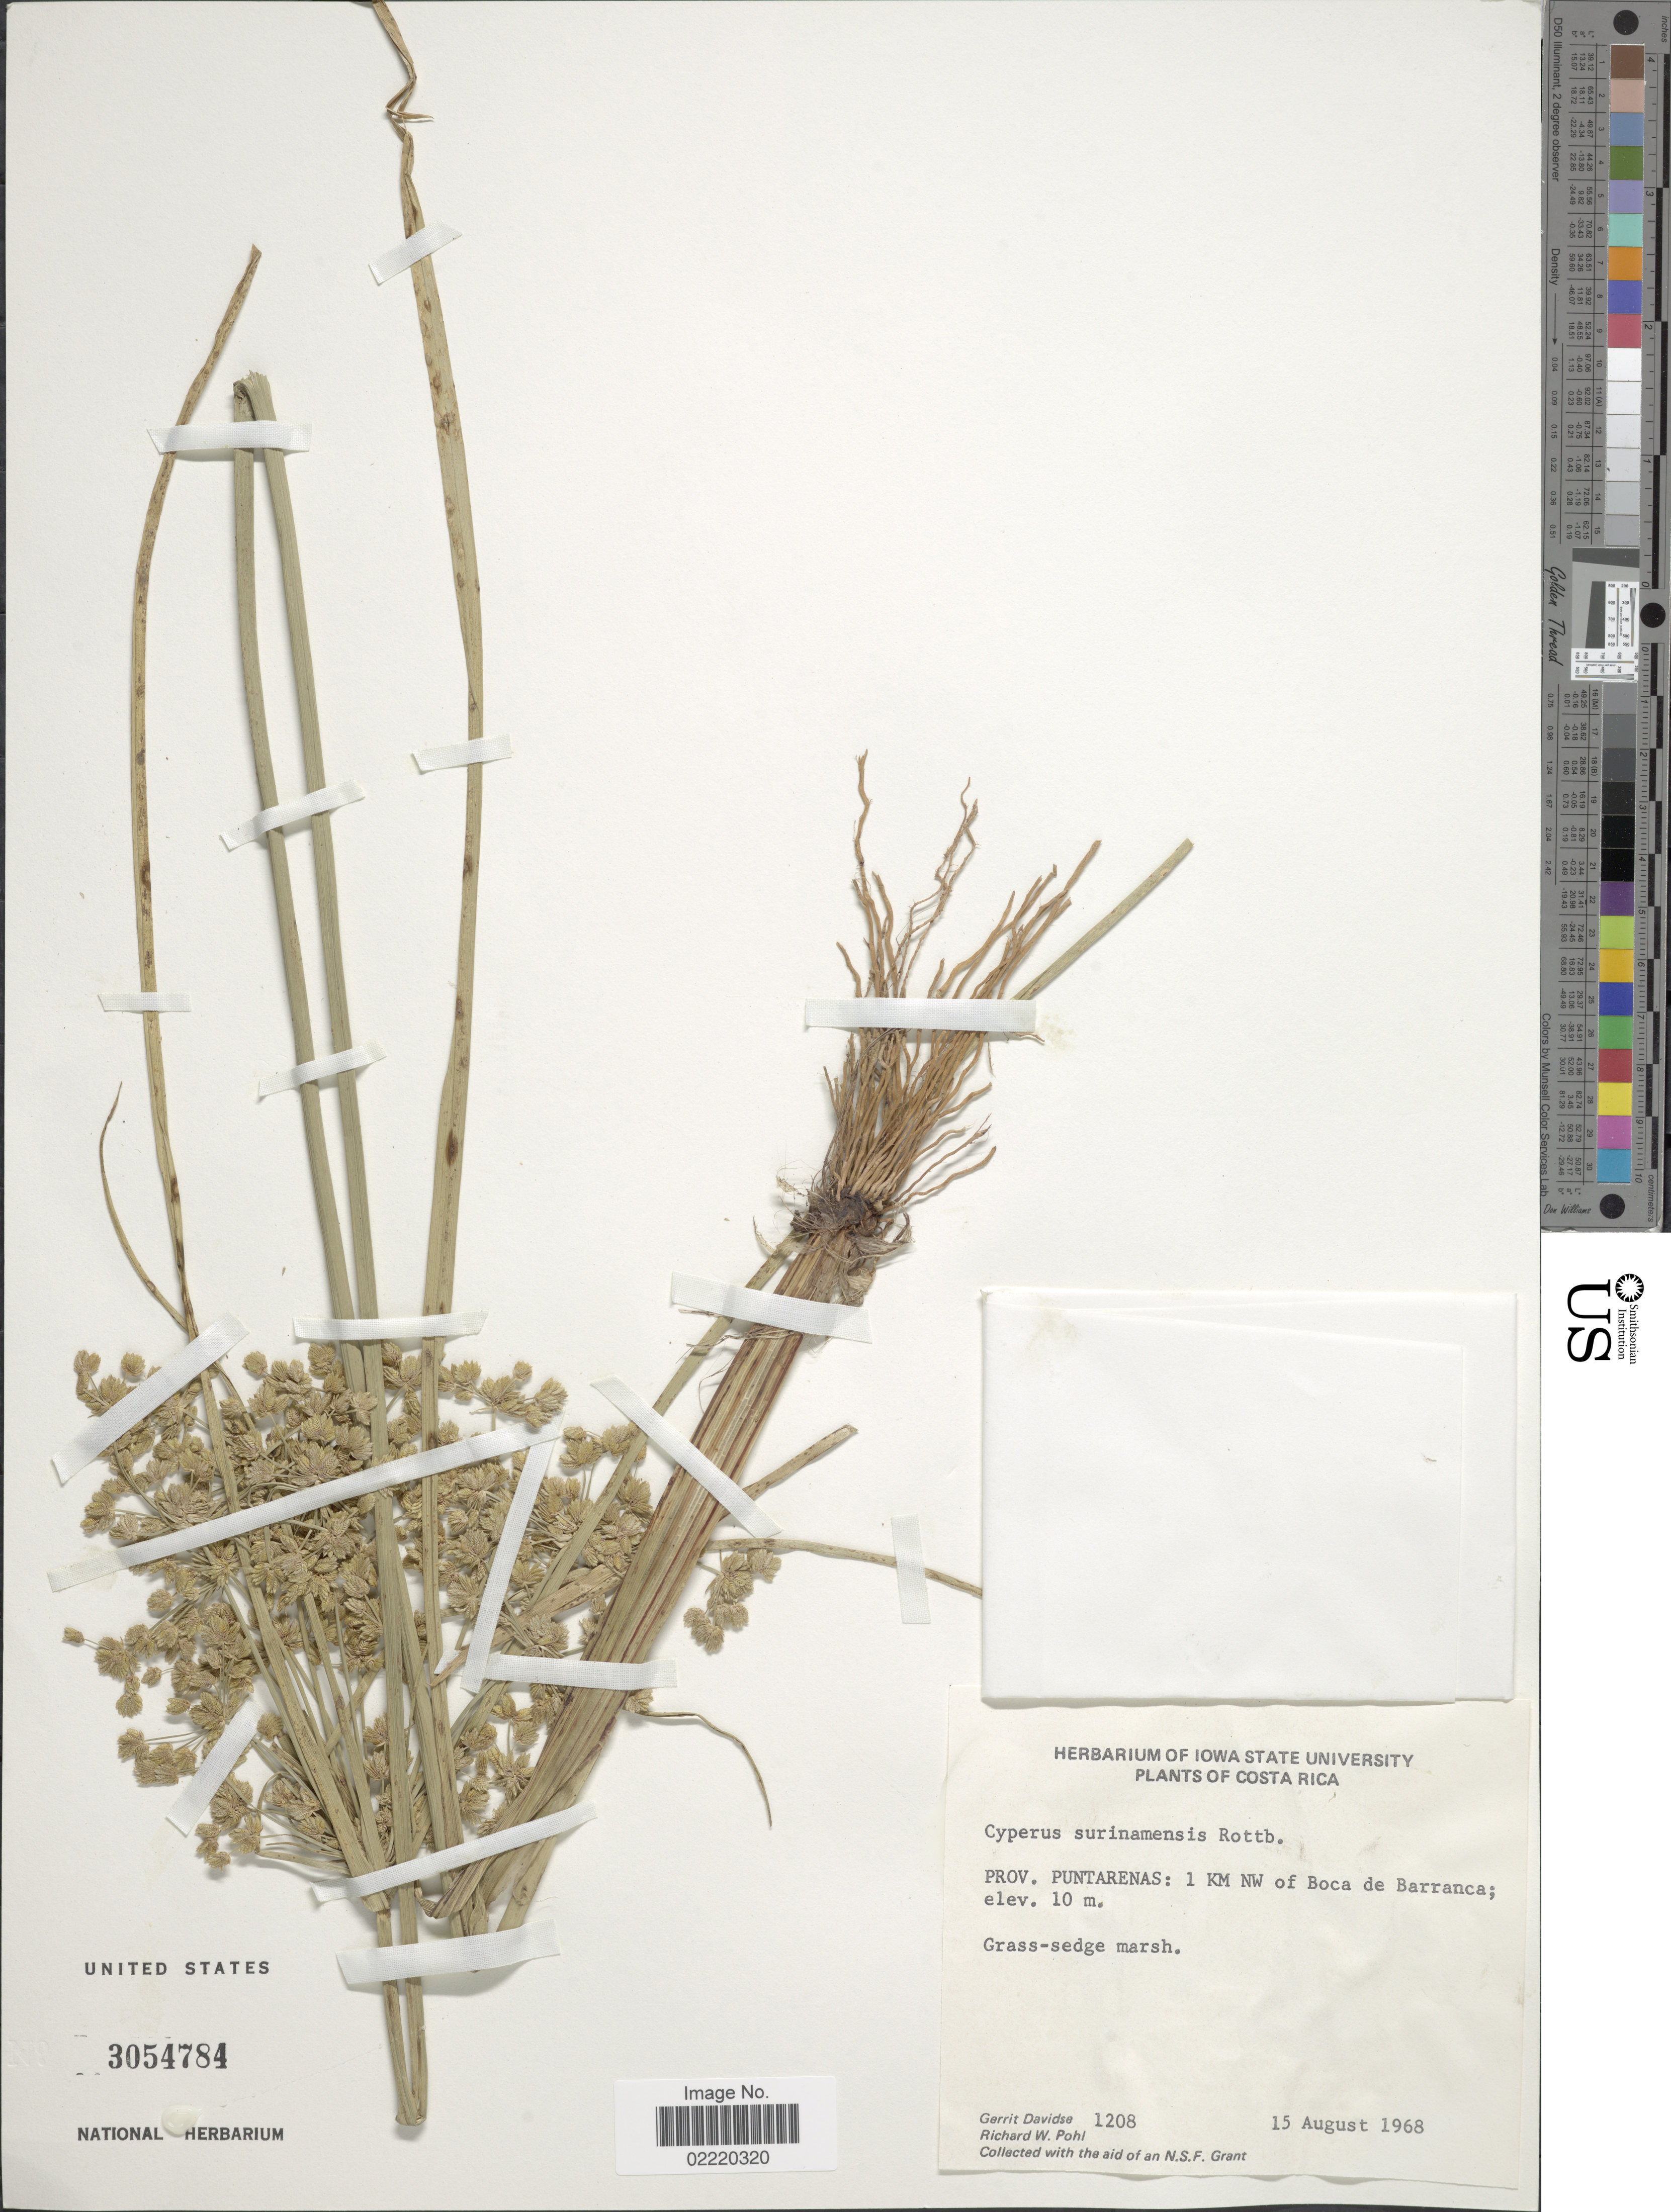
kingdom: Plantae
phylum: Tracheophyta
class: Liliopsida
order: Poales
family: Cyperaceae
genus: Cyperus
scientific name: Cyperus surinamensis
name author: Rottb.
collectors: G. Davidse & R. W. Pohl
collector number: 1208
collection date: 1968-08-15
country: Costa Rica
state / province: Puntarenas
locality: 1 KM NW of Boca de Barranca.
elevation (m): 10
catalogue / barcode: US 3054784